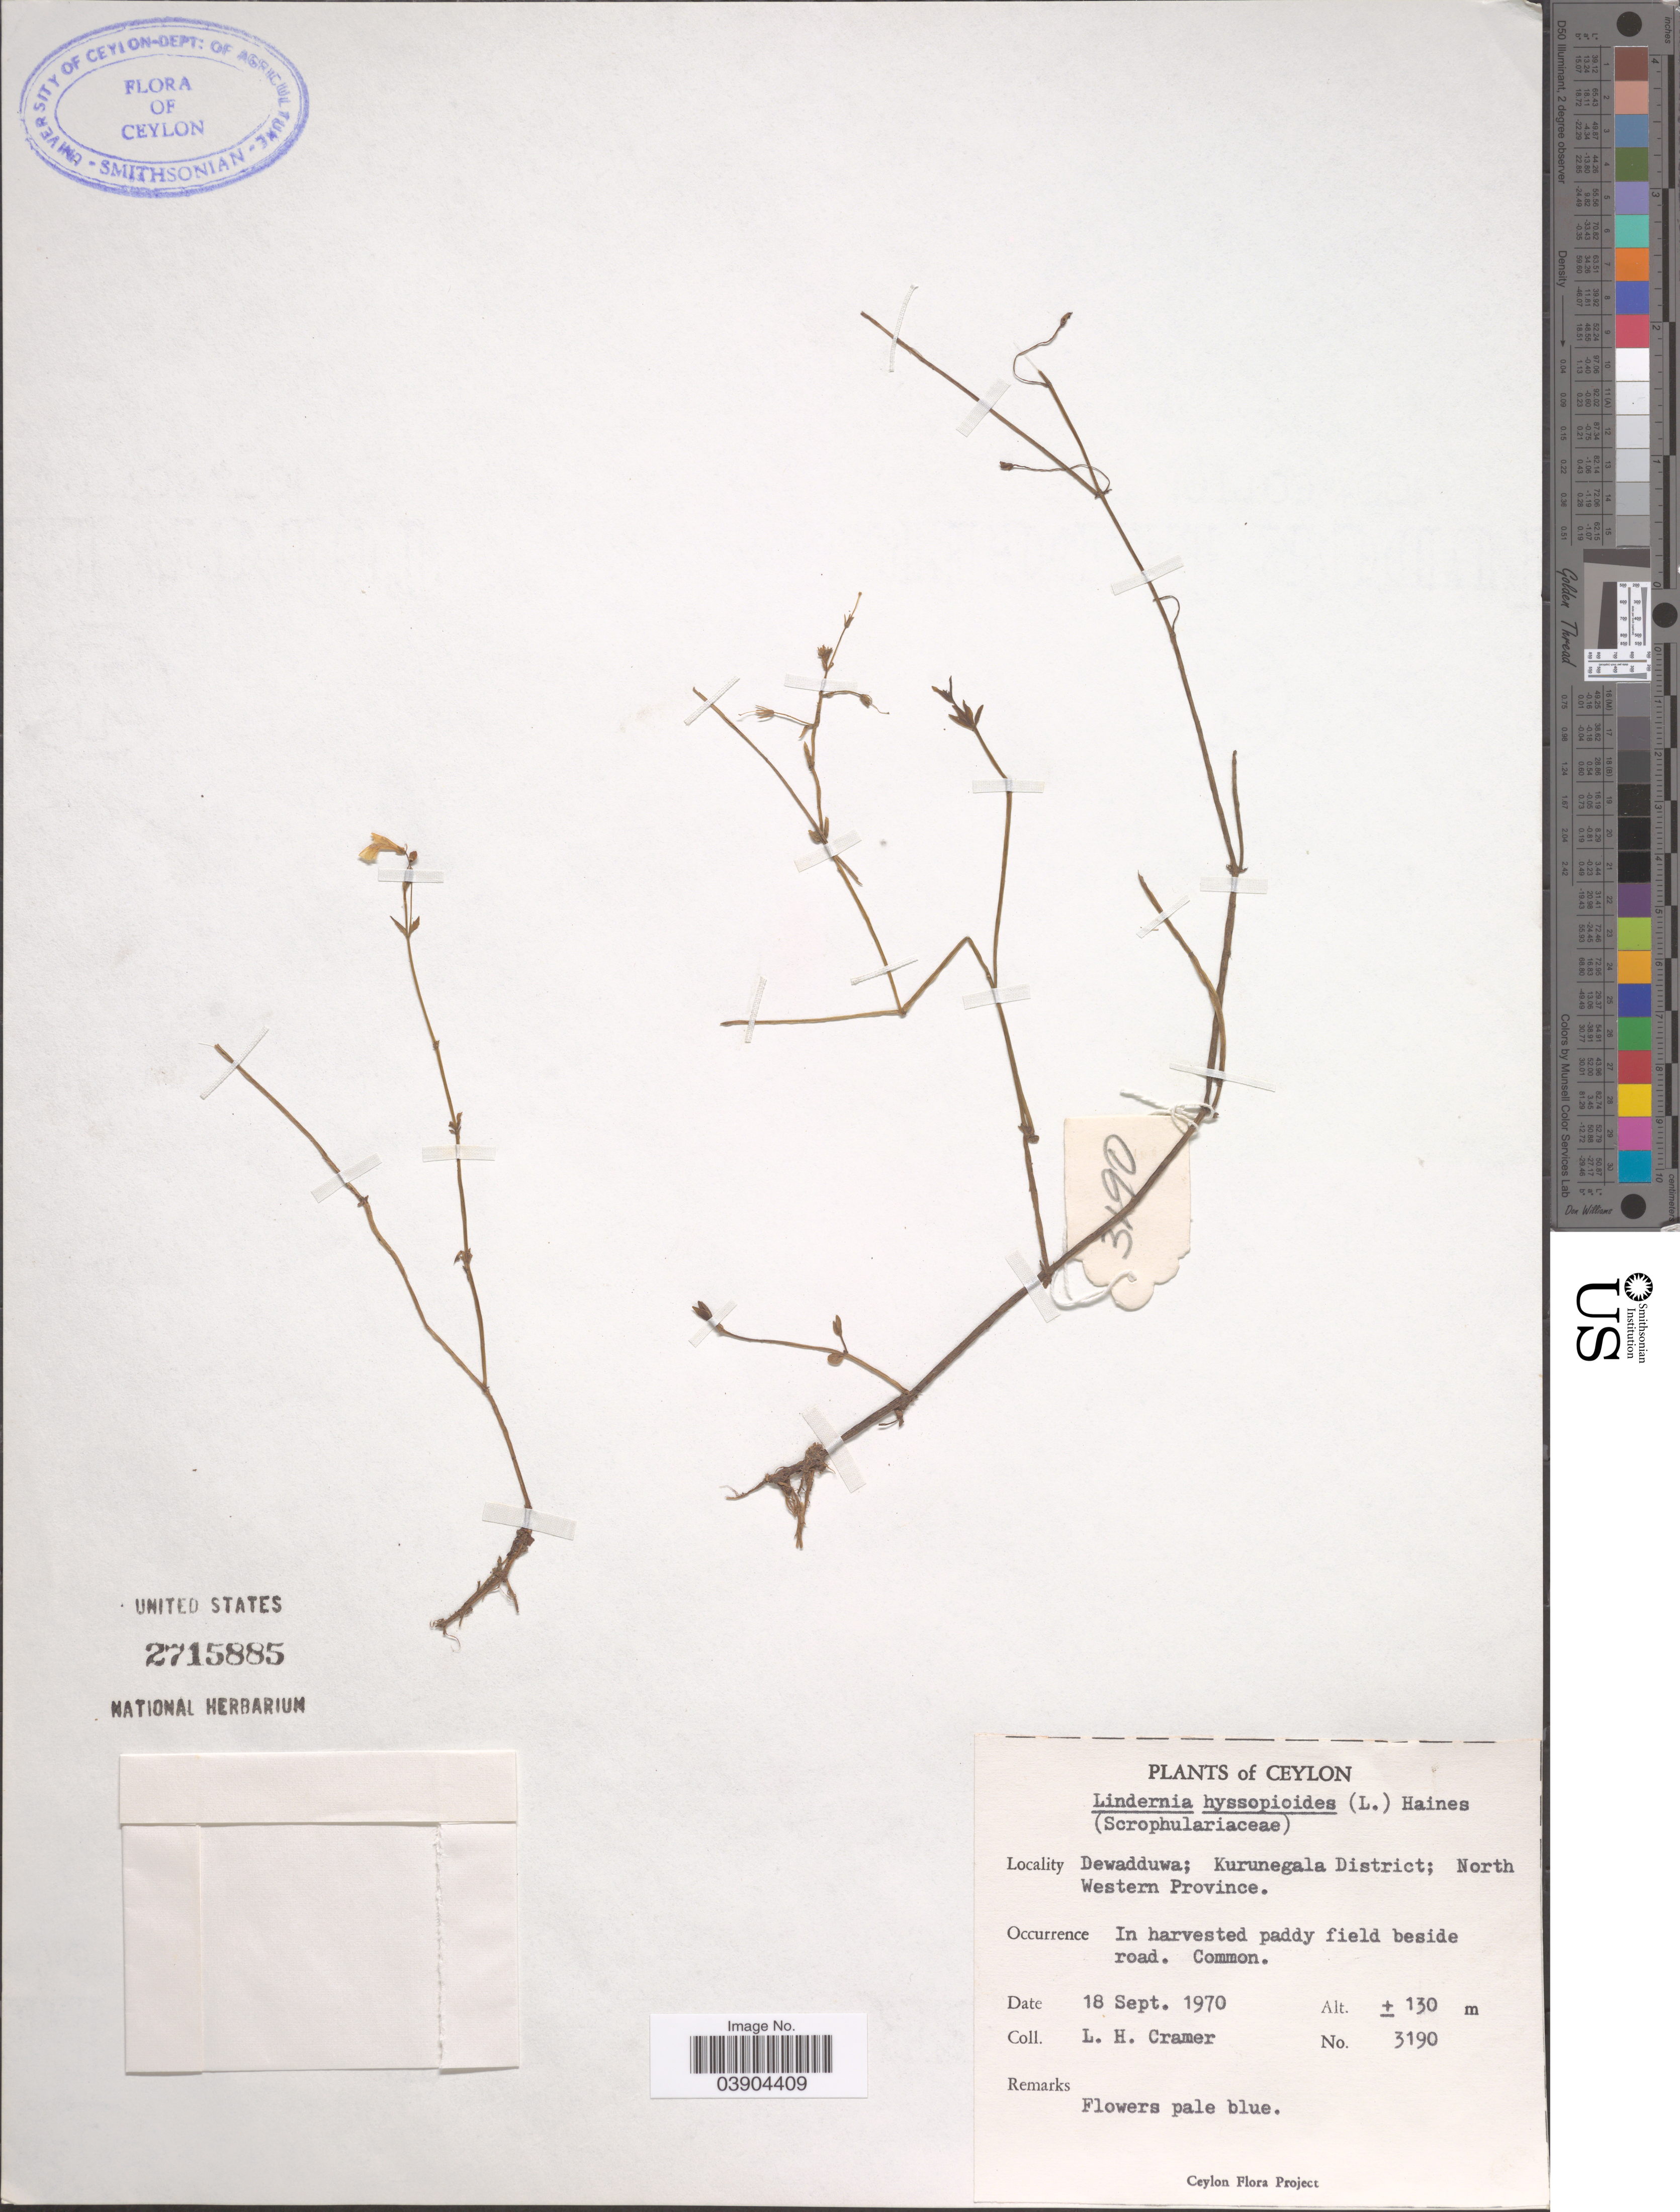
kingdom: Plantae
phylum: Tracheophyta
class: Magnoliopsida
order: Lamiales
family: Linderniaceae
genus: Lindernia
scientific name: Lindernia hyssopioides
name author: (L.) Haines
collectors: L. H. Cramer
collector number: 3190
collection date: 1970-09-18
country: Sri Lanka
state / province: North Western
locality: Ceylon. Dewadduwa; Kurunegala District.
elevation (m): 130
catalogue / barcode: US 2715885